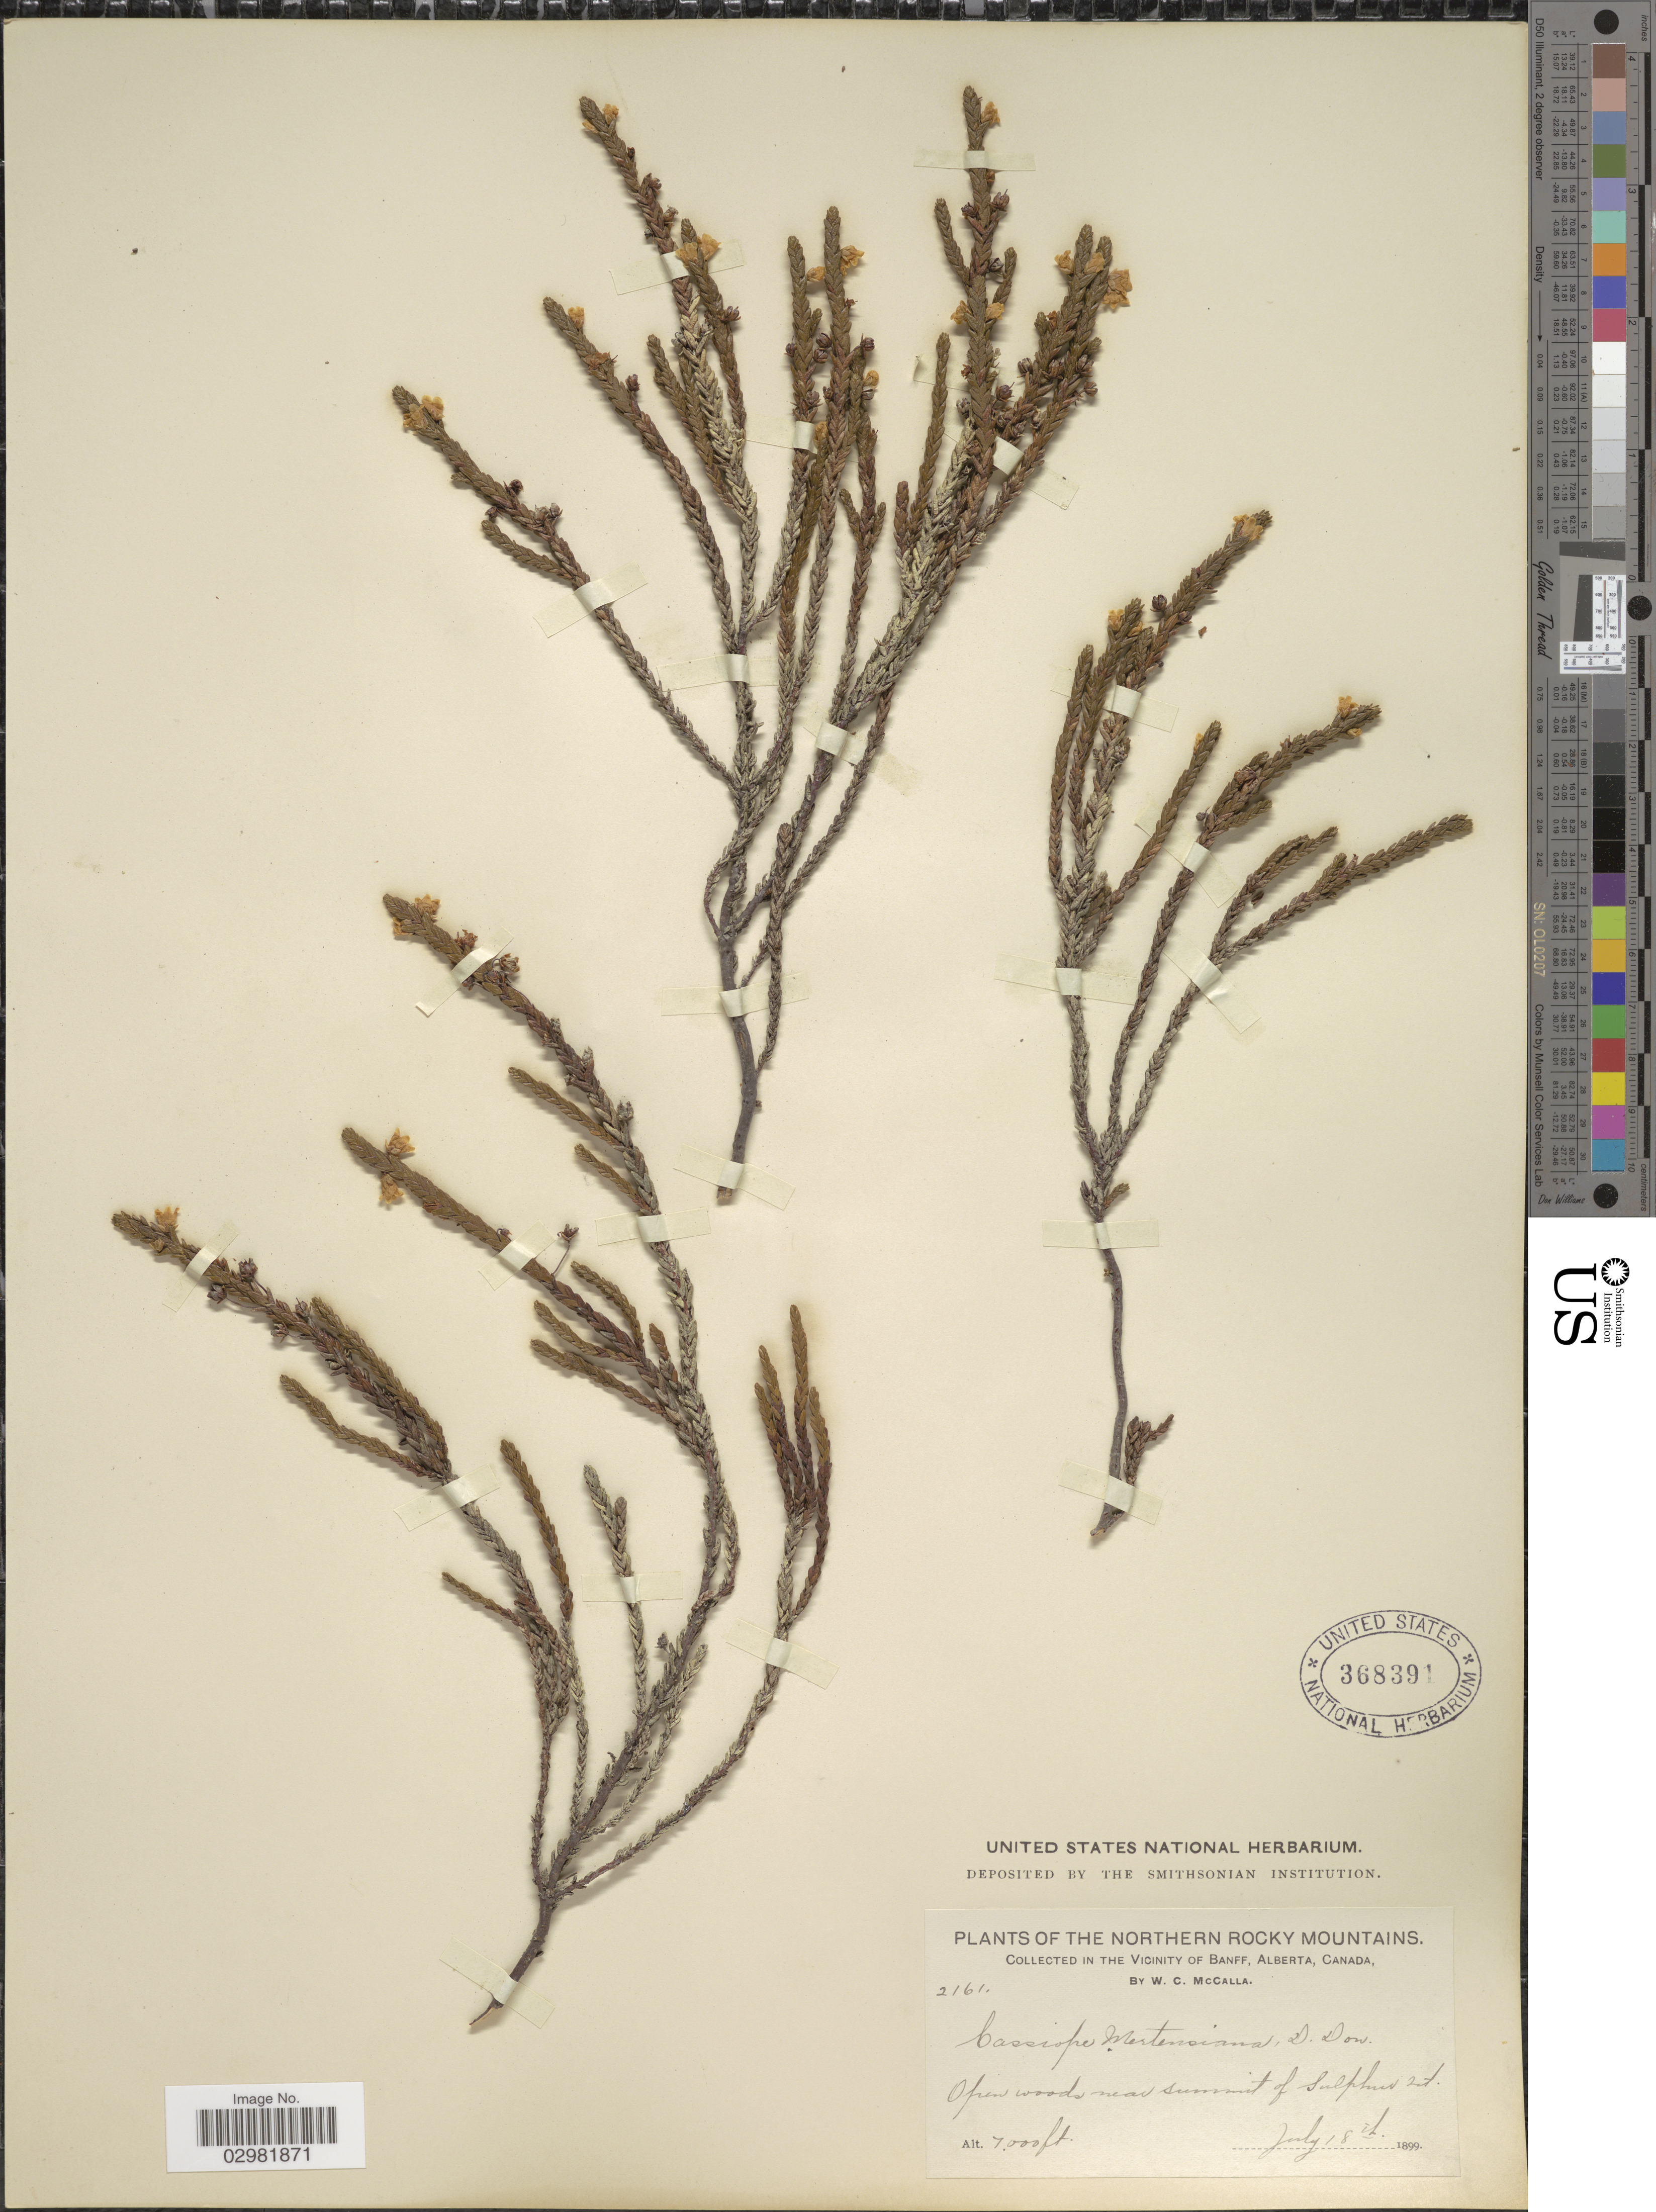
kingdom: Plantae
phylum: Tracheophyta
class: Magnoliopsida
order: Ericales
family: Ericaceae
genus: Cassiope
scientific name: Cassiope mertensiana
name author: (Bong.) G. Don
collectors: W. McCalla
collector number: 2161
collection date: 1899-07-18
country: Canada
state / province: Alberta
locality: Northern Rocky Mountains, In the vicinity of Banff, Open woods near summit of Sulphur Mt.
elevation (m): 2134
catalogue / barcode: US 368391